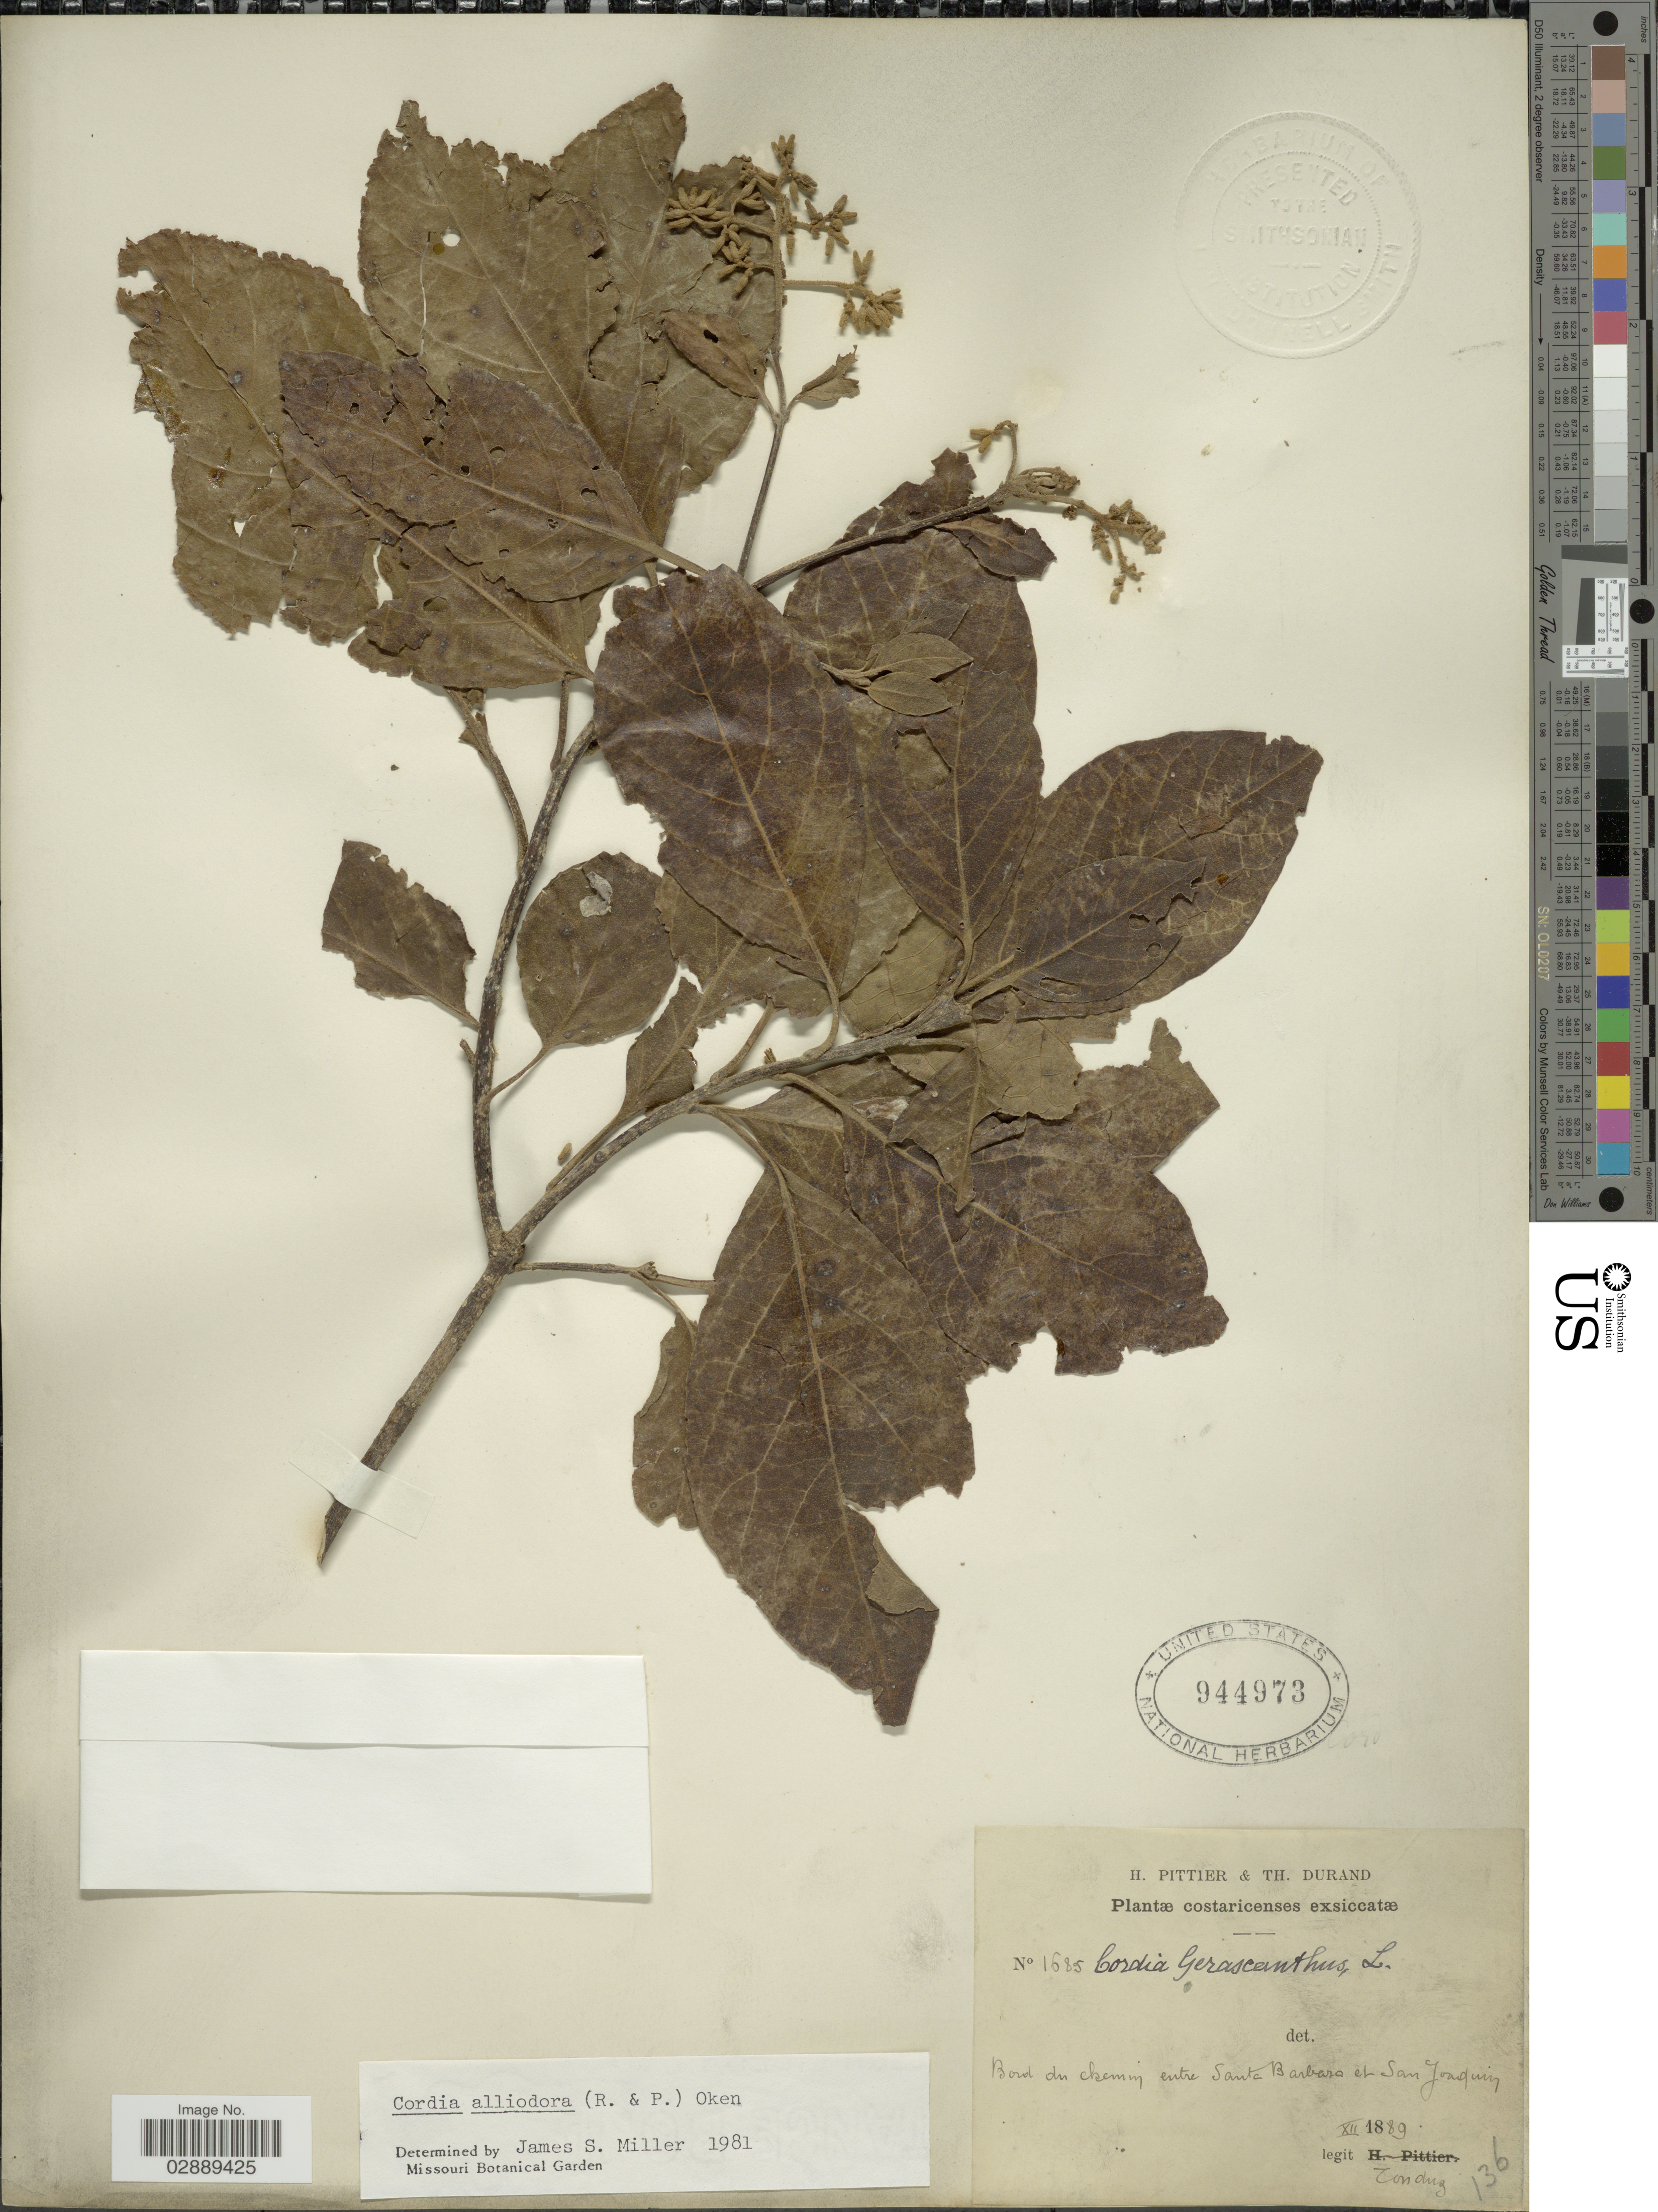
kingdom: Plantae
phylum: Tracheophyta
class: Magnoliopsida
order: Boraginales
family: Cordiaceae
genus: Cordia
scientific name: Cordia alliodora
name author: (Ruiz & Pav.) Oken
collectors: Tonduz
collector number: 136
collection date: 1889-12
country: Costa Rica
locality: Bord du chemin entre Santa Barbara et San Joaquin.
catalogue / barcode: US 944973